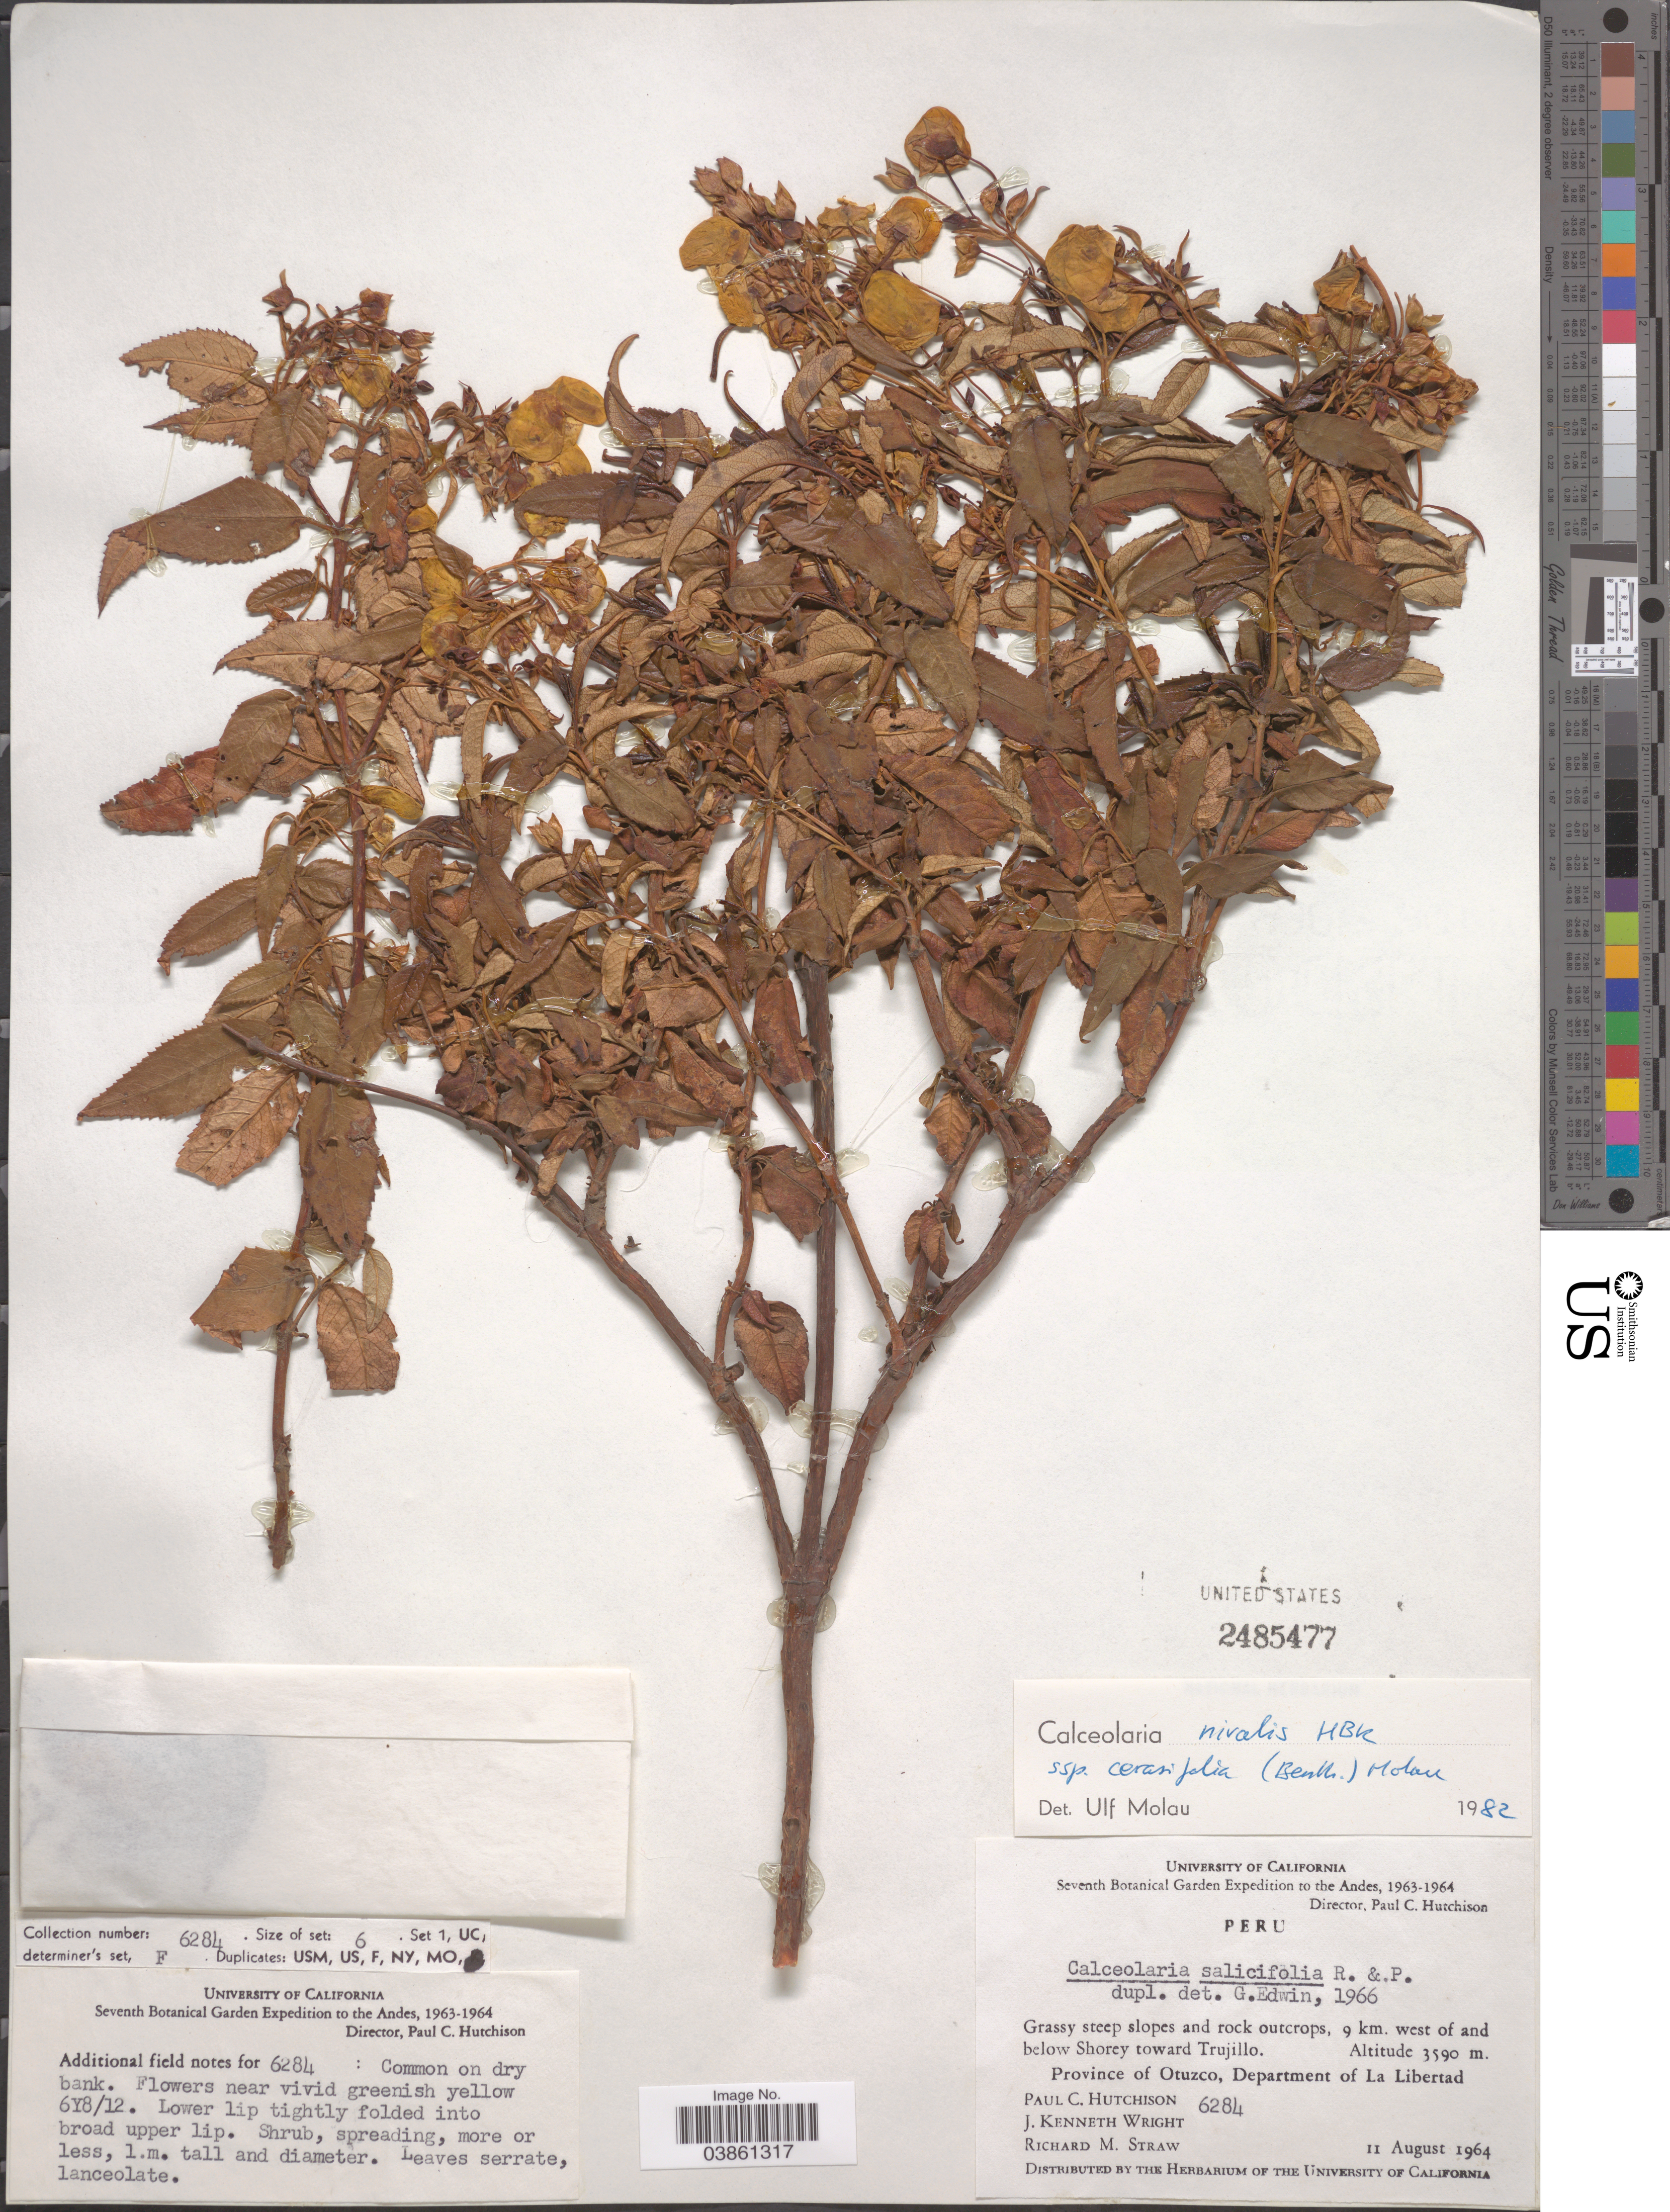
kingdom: Plantae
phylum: Tracheophyta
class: Magnoliopsida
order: Lamiales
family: Calceolariaceae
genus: Calceolaria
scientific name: Calceolaria nivalis subsp. cerasifolia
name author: (Benth.) Molau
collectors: P. C. Hutchison, J. K. Wright & R. M. Straw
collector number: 6284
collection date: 1964-08-11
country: Peru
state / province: La Libertad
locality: The Andes. Grassy steep slopes and rock outcrops, 9 km. west of and below Shorey toward Trujillo. Province of Otuzco, Department of La Libertad.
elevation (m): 3590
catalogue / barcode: US 2485477